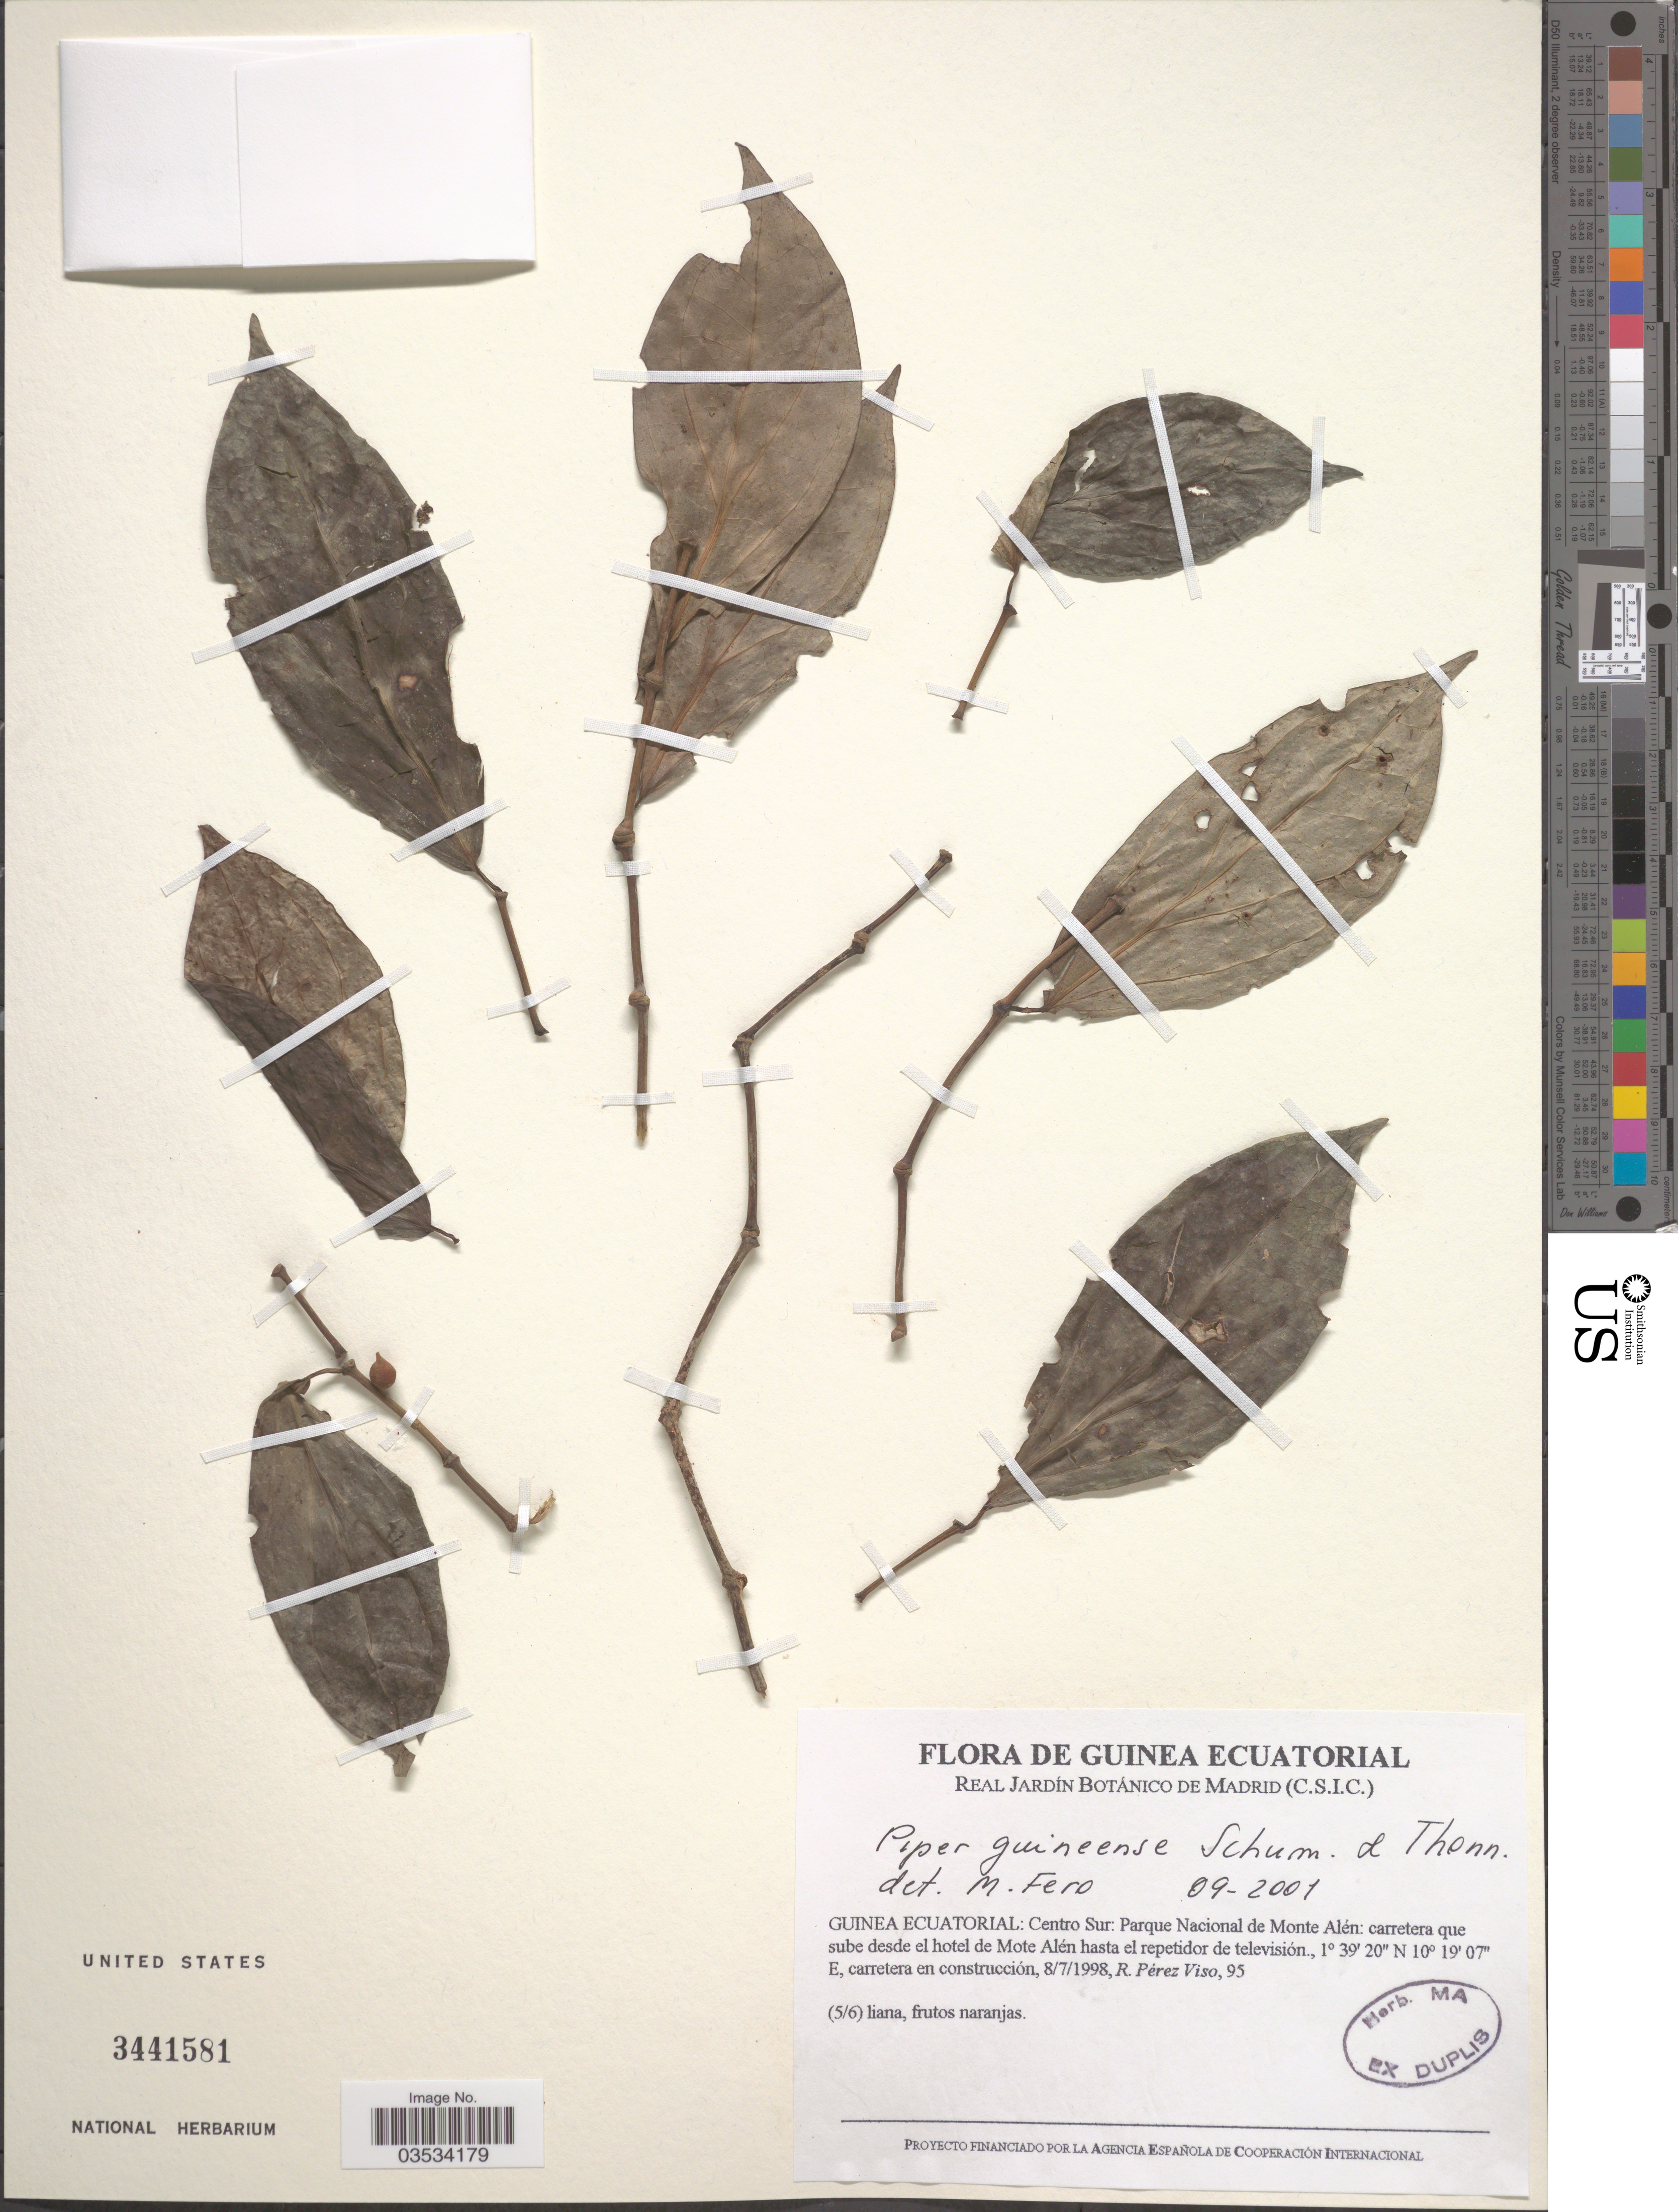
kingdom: Plantae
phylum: Tracheophyta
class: Magnoliopsida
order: Piperales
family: Piperaceae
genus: Piper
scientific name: Piper guineense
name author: Schumach. & Thonn.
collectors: R. Perez Viso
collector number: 95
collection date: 1998-07-08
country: Equatorial Guinea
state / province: Centro Sur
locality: Guinea Ecuatorial: Parque Nacional de Monte Alén: carretera que sube desde el hotel de Mote Alén hasta el repetidor de televisión.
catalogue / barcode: US 3441581